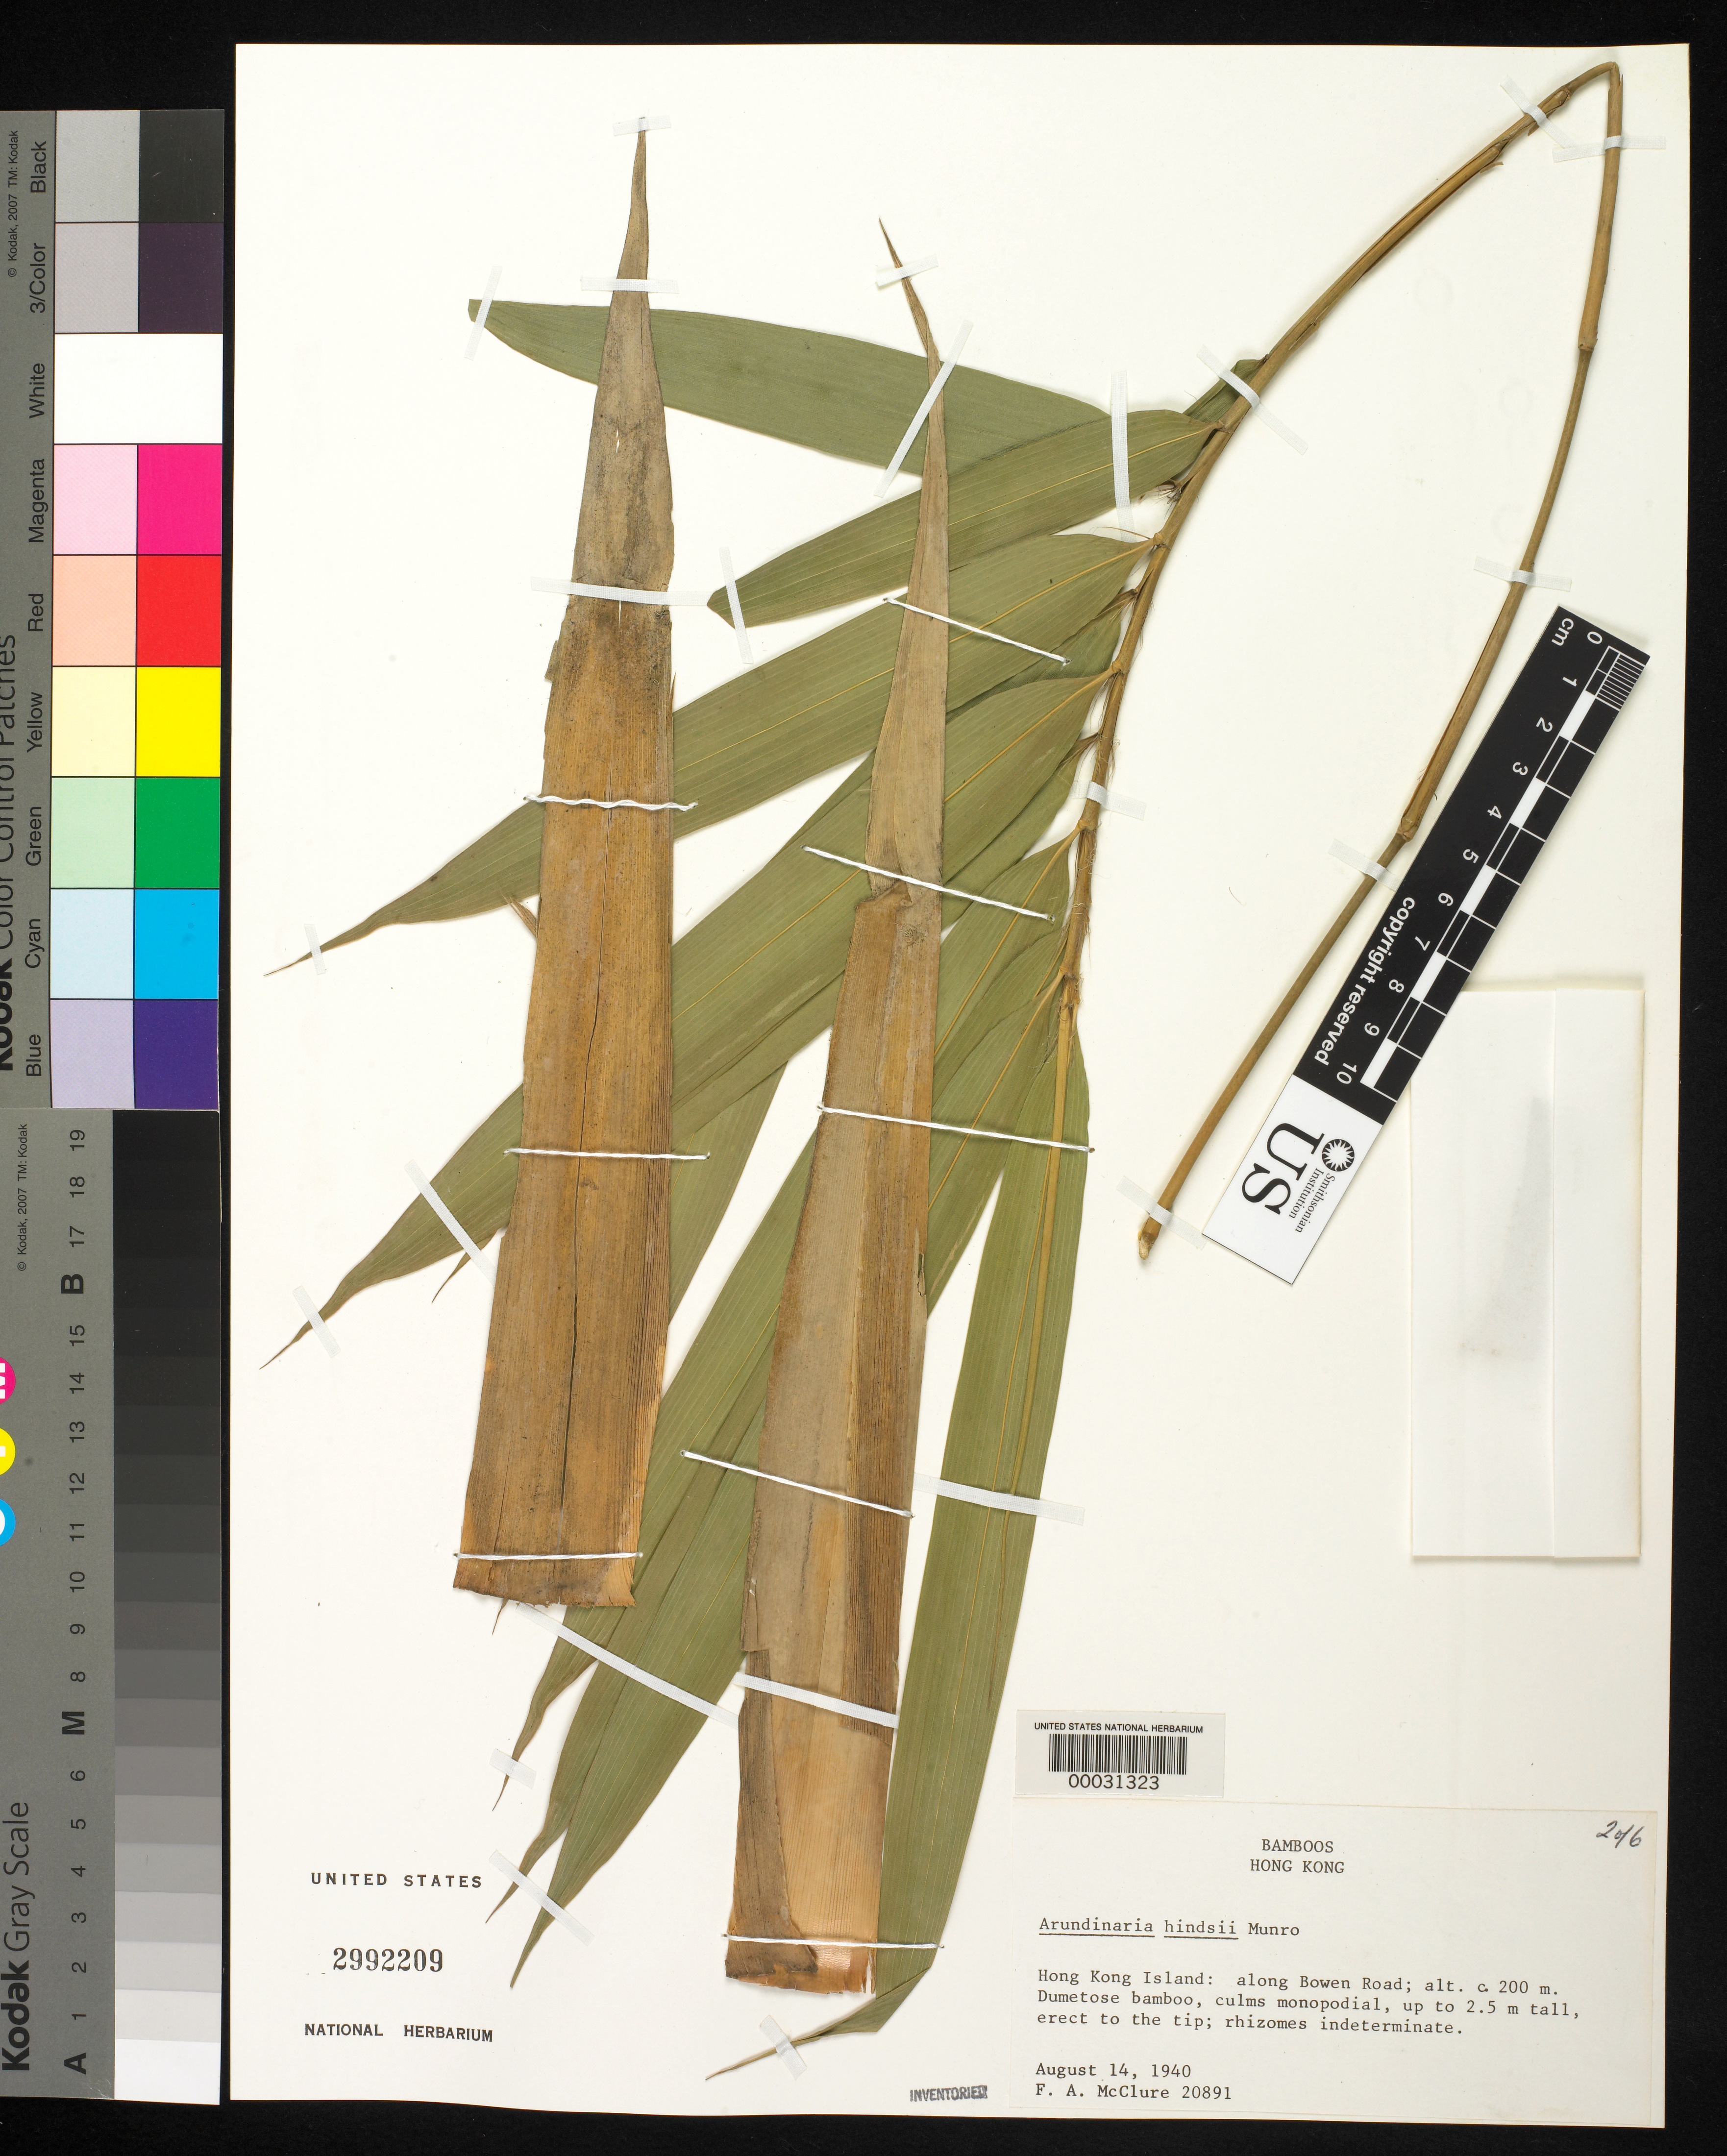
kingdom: Plantae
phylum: Tracheophyta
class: Liliopsida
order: Poales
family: Poaceae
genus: Pseudosasa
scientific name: Pseudosasa hindsii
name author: (Munro) S.L. Chen & G.Y. Sheng ex T.G. Liang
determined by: Poaceae Reorganization Project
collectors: F. A. McClure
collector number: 20891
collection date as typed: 14 Aug 1940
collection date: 1940-08-14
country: China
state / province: Hong Kong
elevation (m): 200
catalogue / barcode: US 2992209